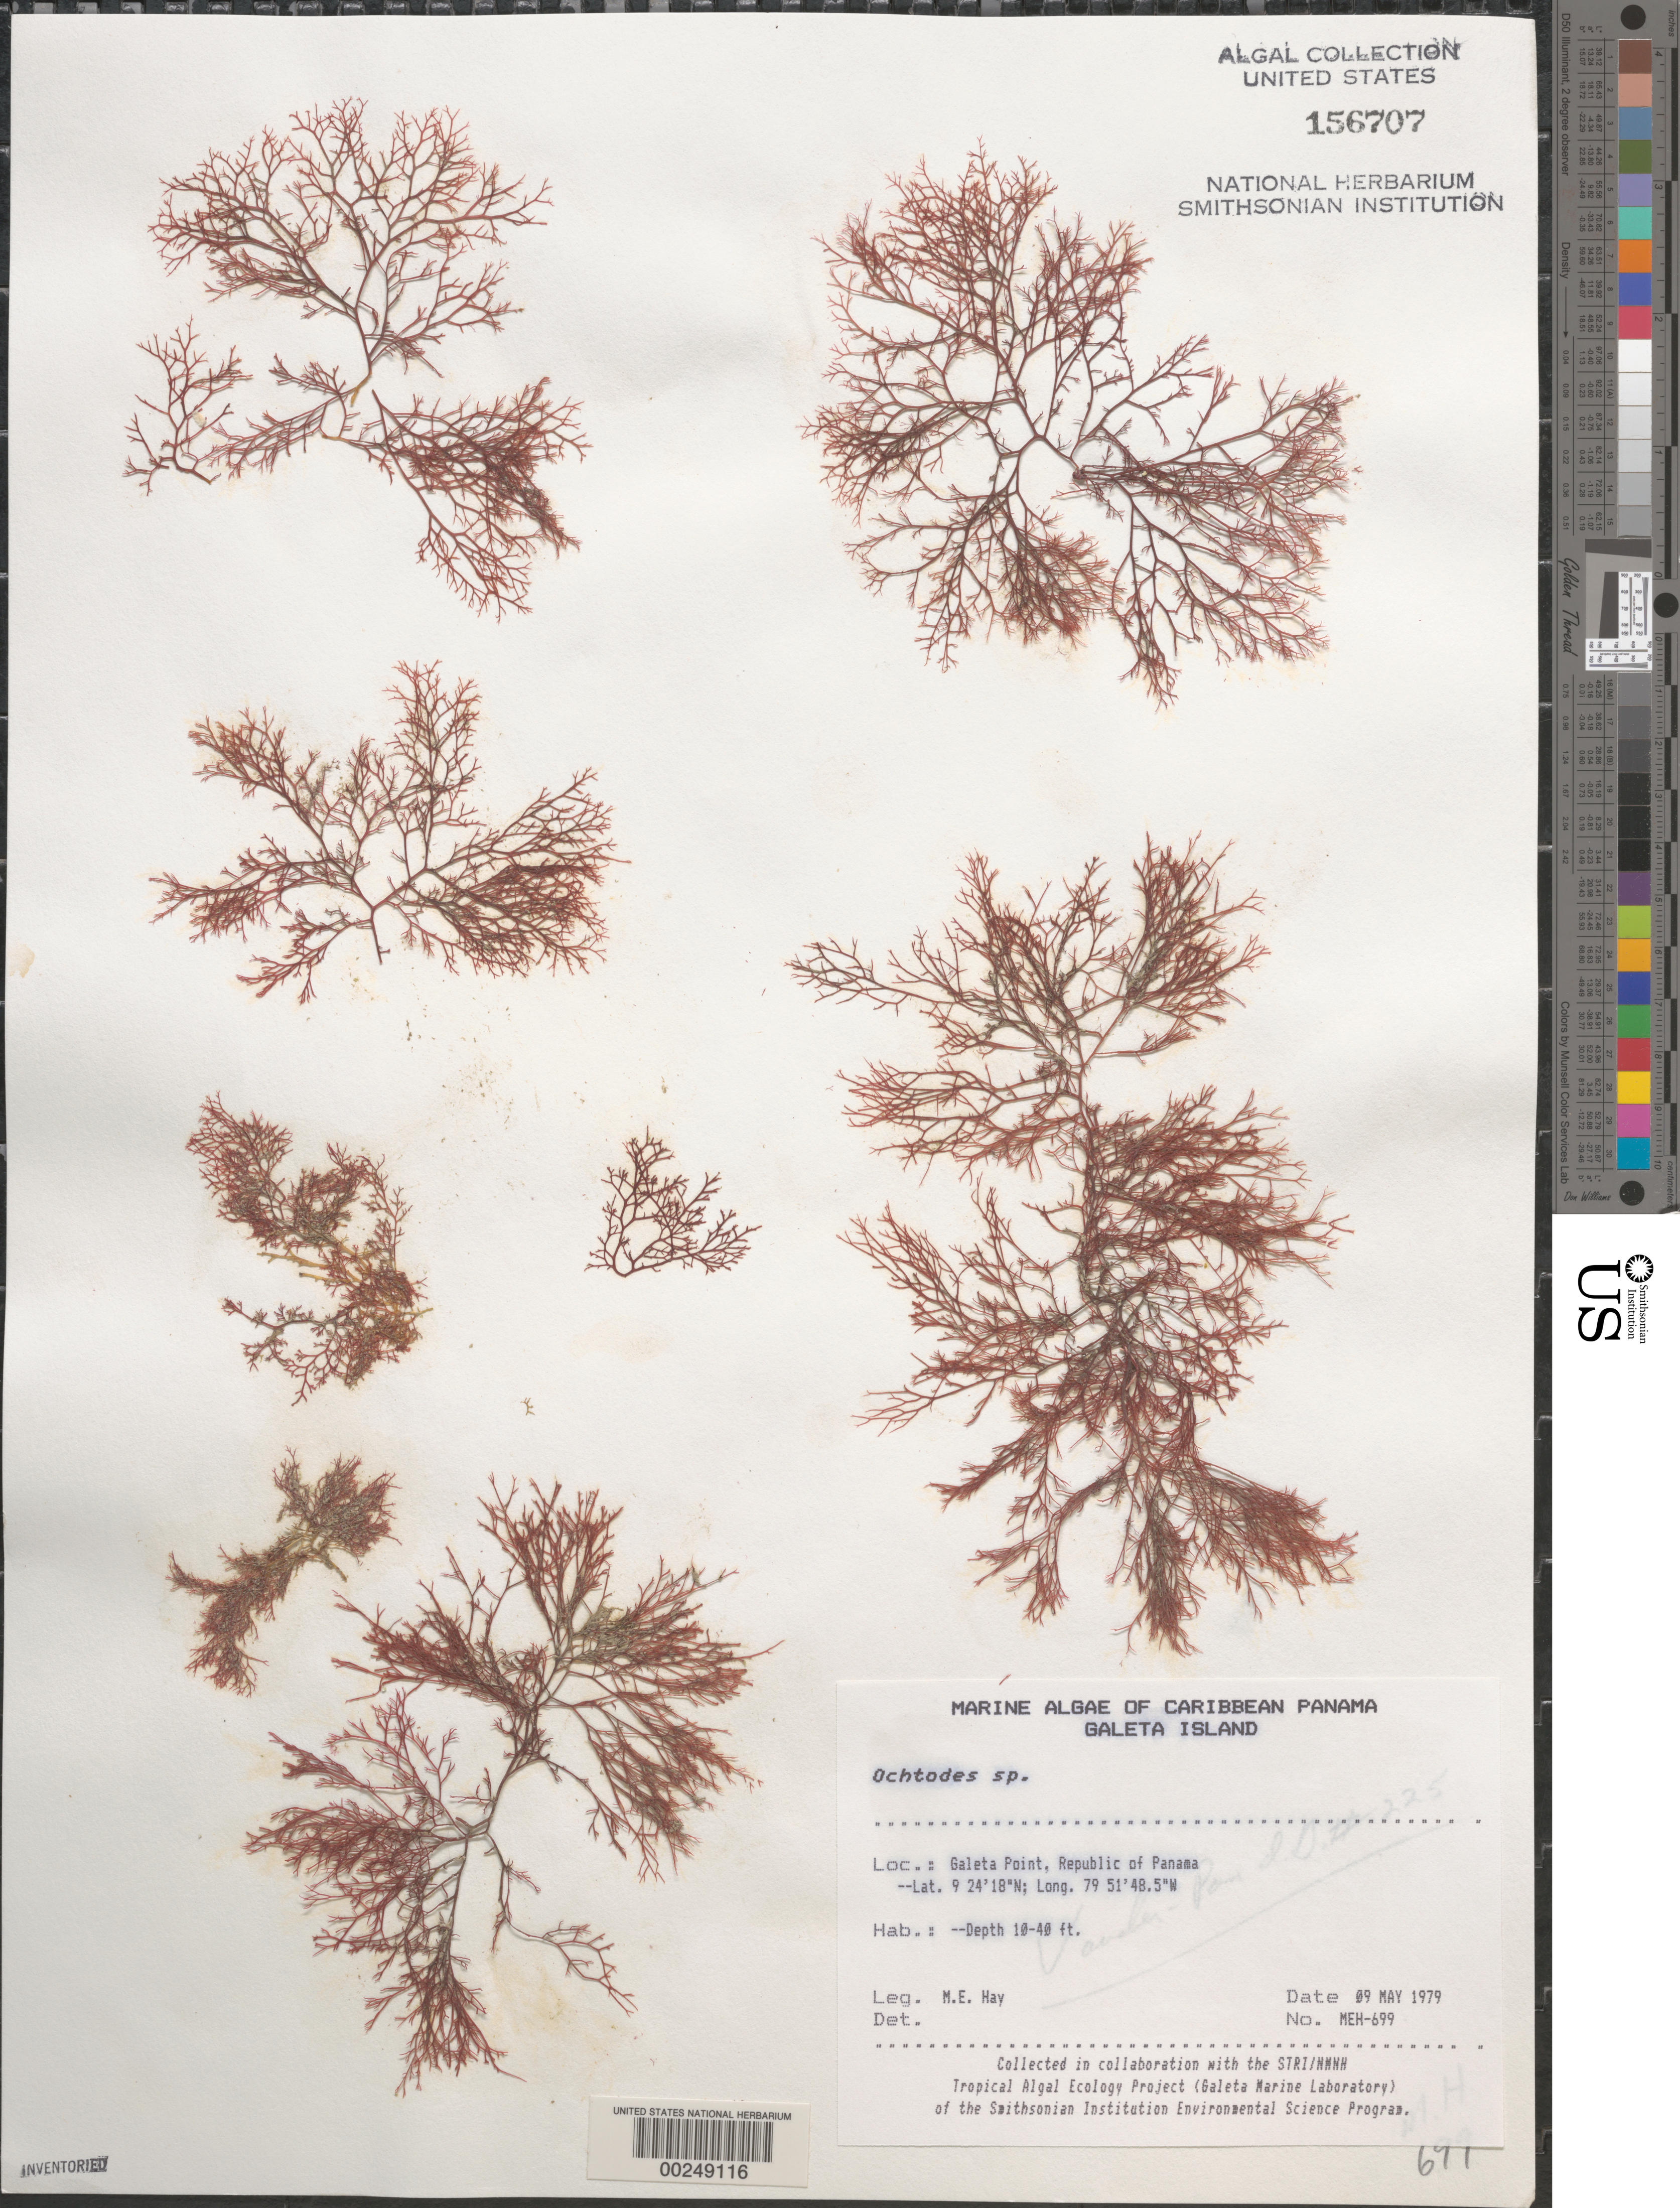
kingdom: Plantae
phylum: Rhodophyta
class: Florideophyceae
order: Gigartinales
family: Rhizophyllidaceae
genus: Ochtodes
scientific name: Ochtodes sp.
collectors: M. E. Hay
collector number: MEH-699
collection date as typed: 09 May 1979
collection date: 1979-05-09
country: Panama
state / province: Colón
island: Galeta Island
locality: Galeta Point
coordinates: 9 24' 18" N, 79 51' 48.5" W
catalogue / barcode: US 156707